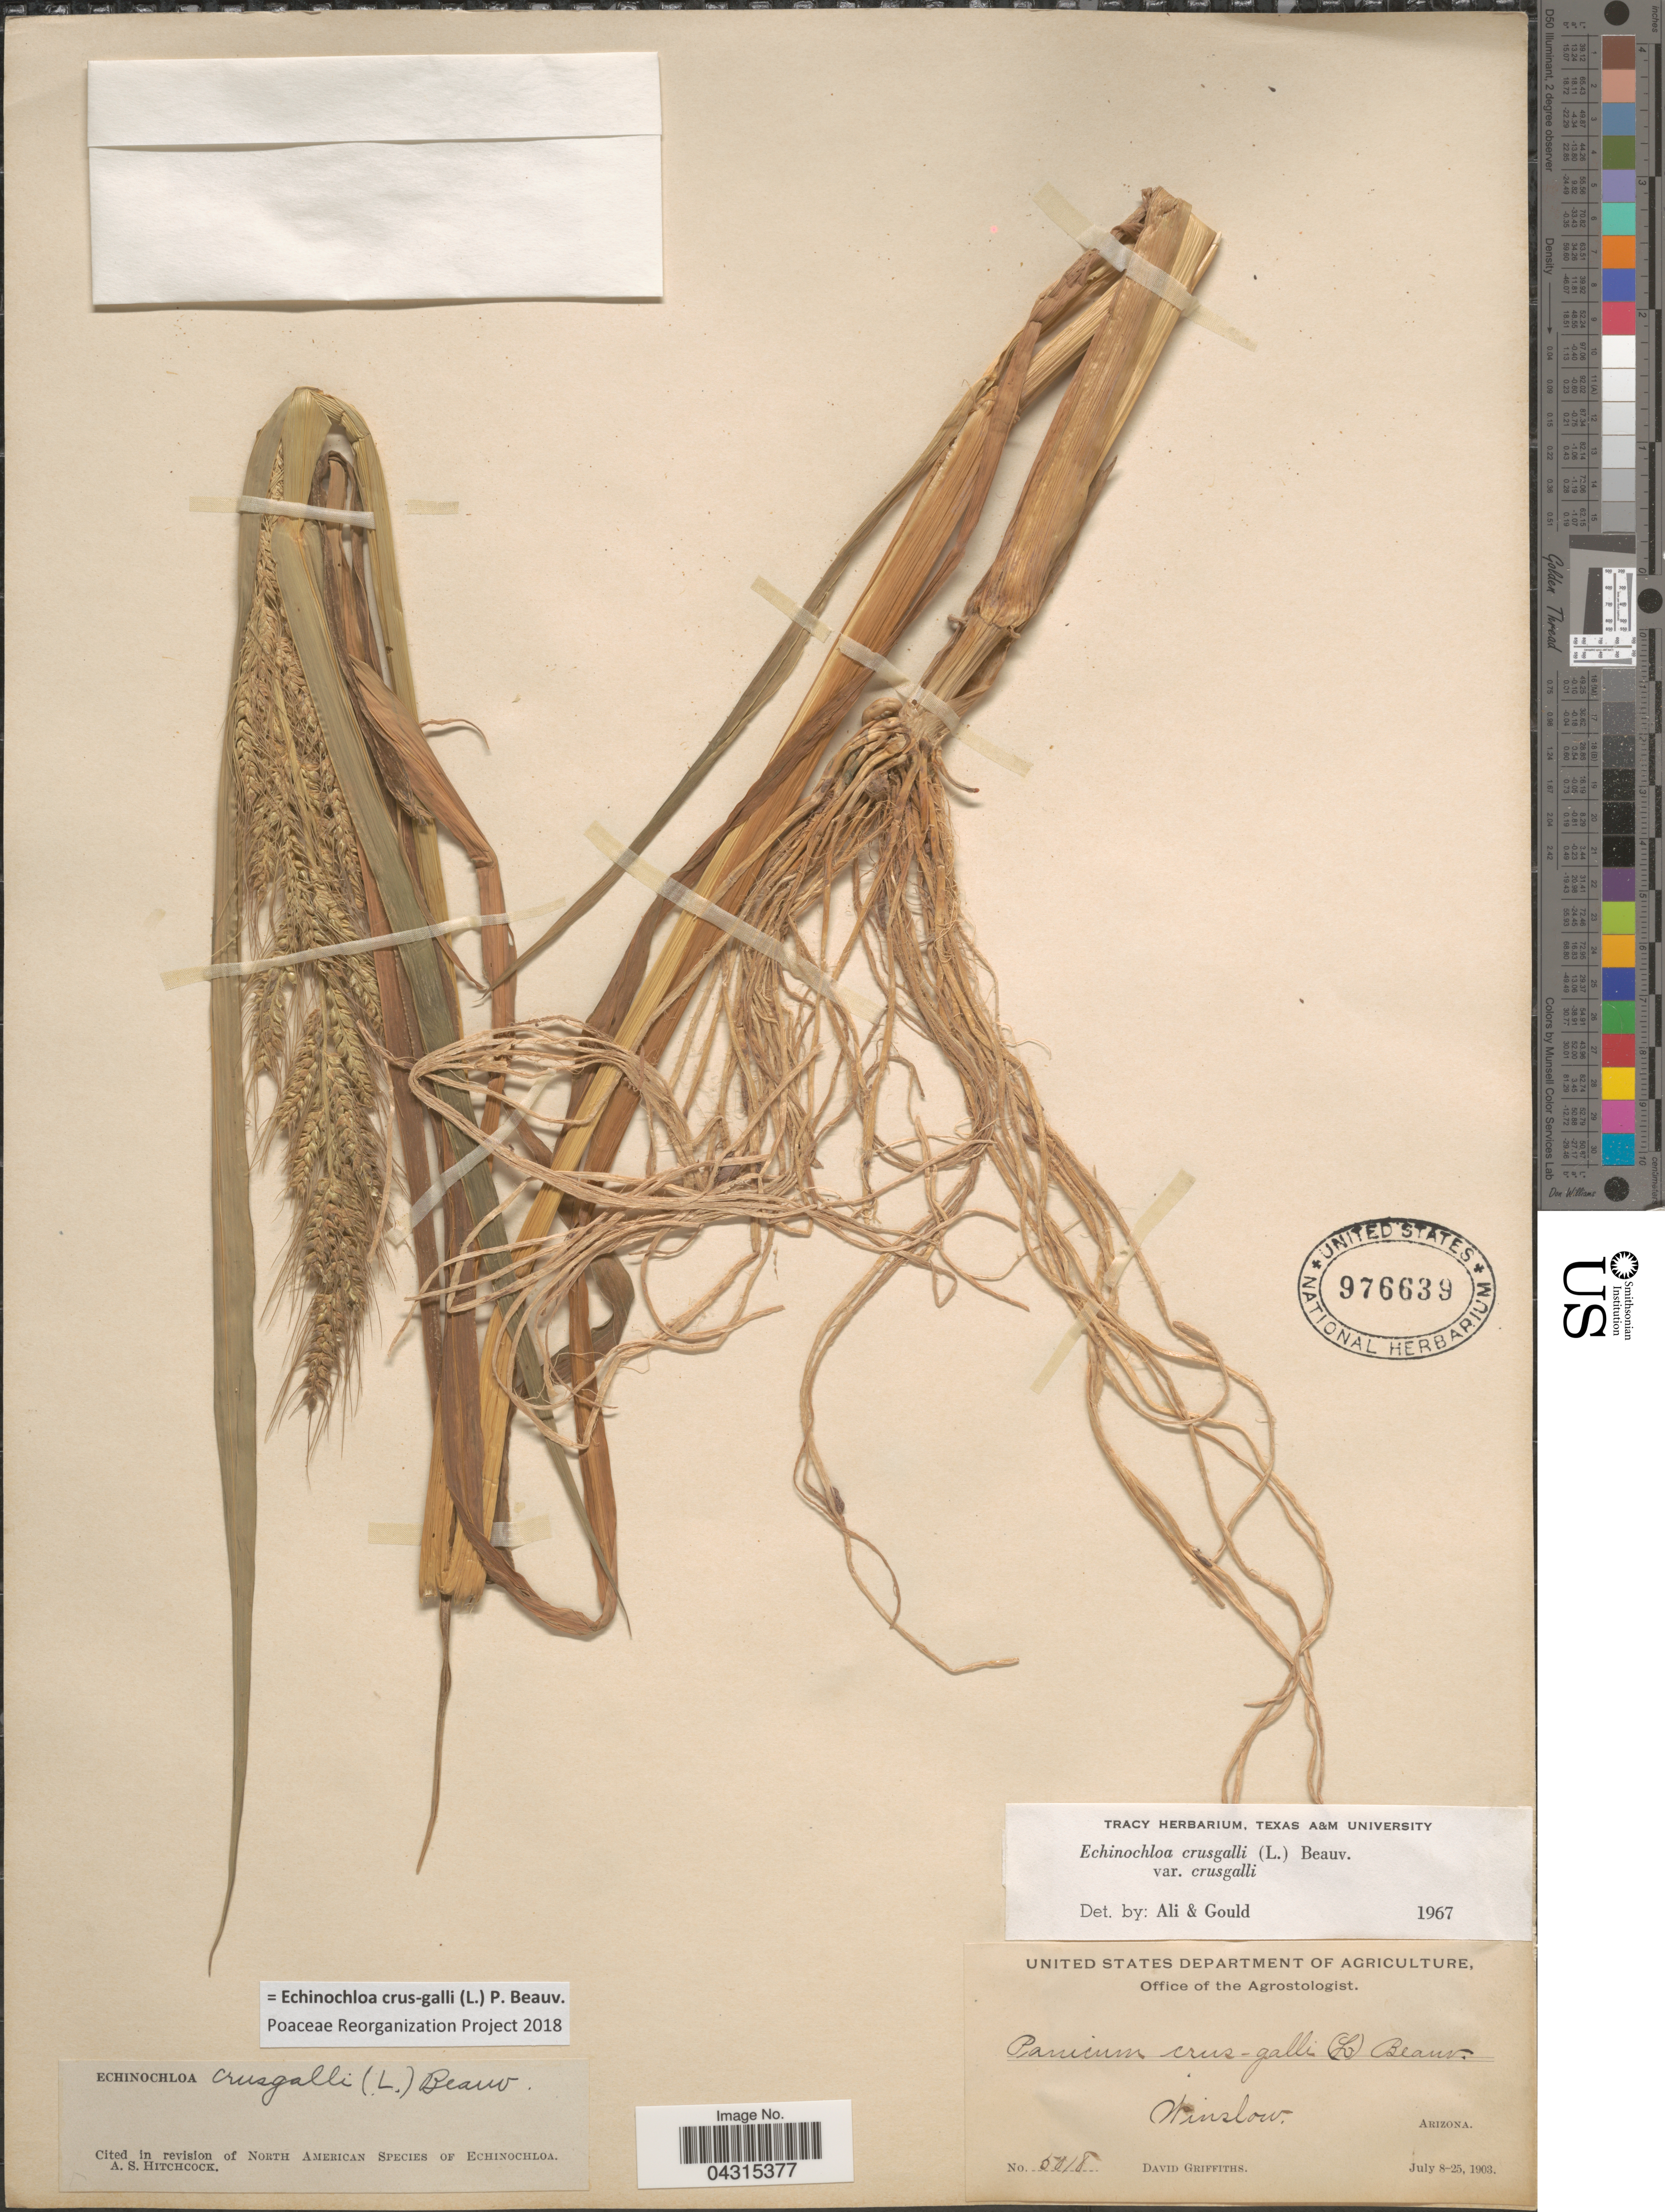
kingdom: Plantae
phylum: Tracheophyta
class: Liliopsida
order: Poales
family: Poaceae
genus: Echinochloa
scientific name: Echinochloa crus-galli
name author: (L.) P. Beauv.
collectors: D. Griffiths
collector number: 5018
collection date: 1903-07-08/1903-07-25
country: United States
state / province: Arizona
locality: Winslow.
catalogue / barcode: US 976639